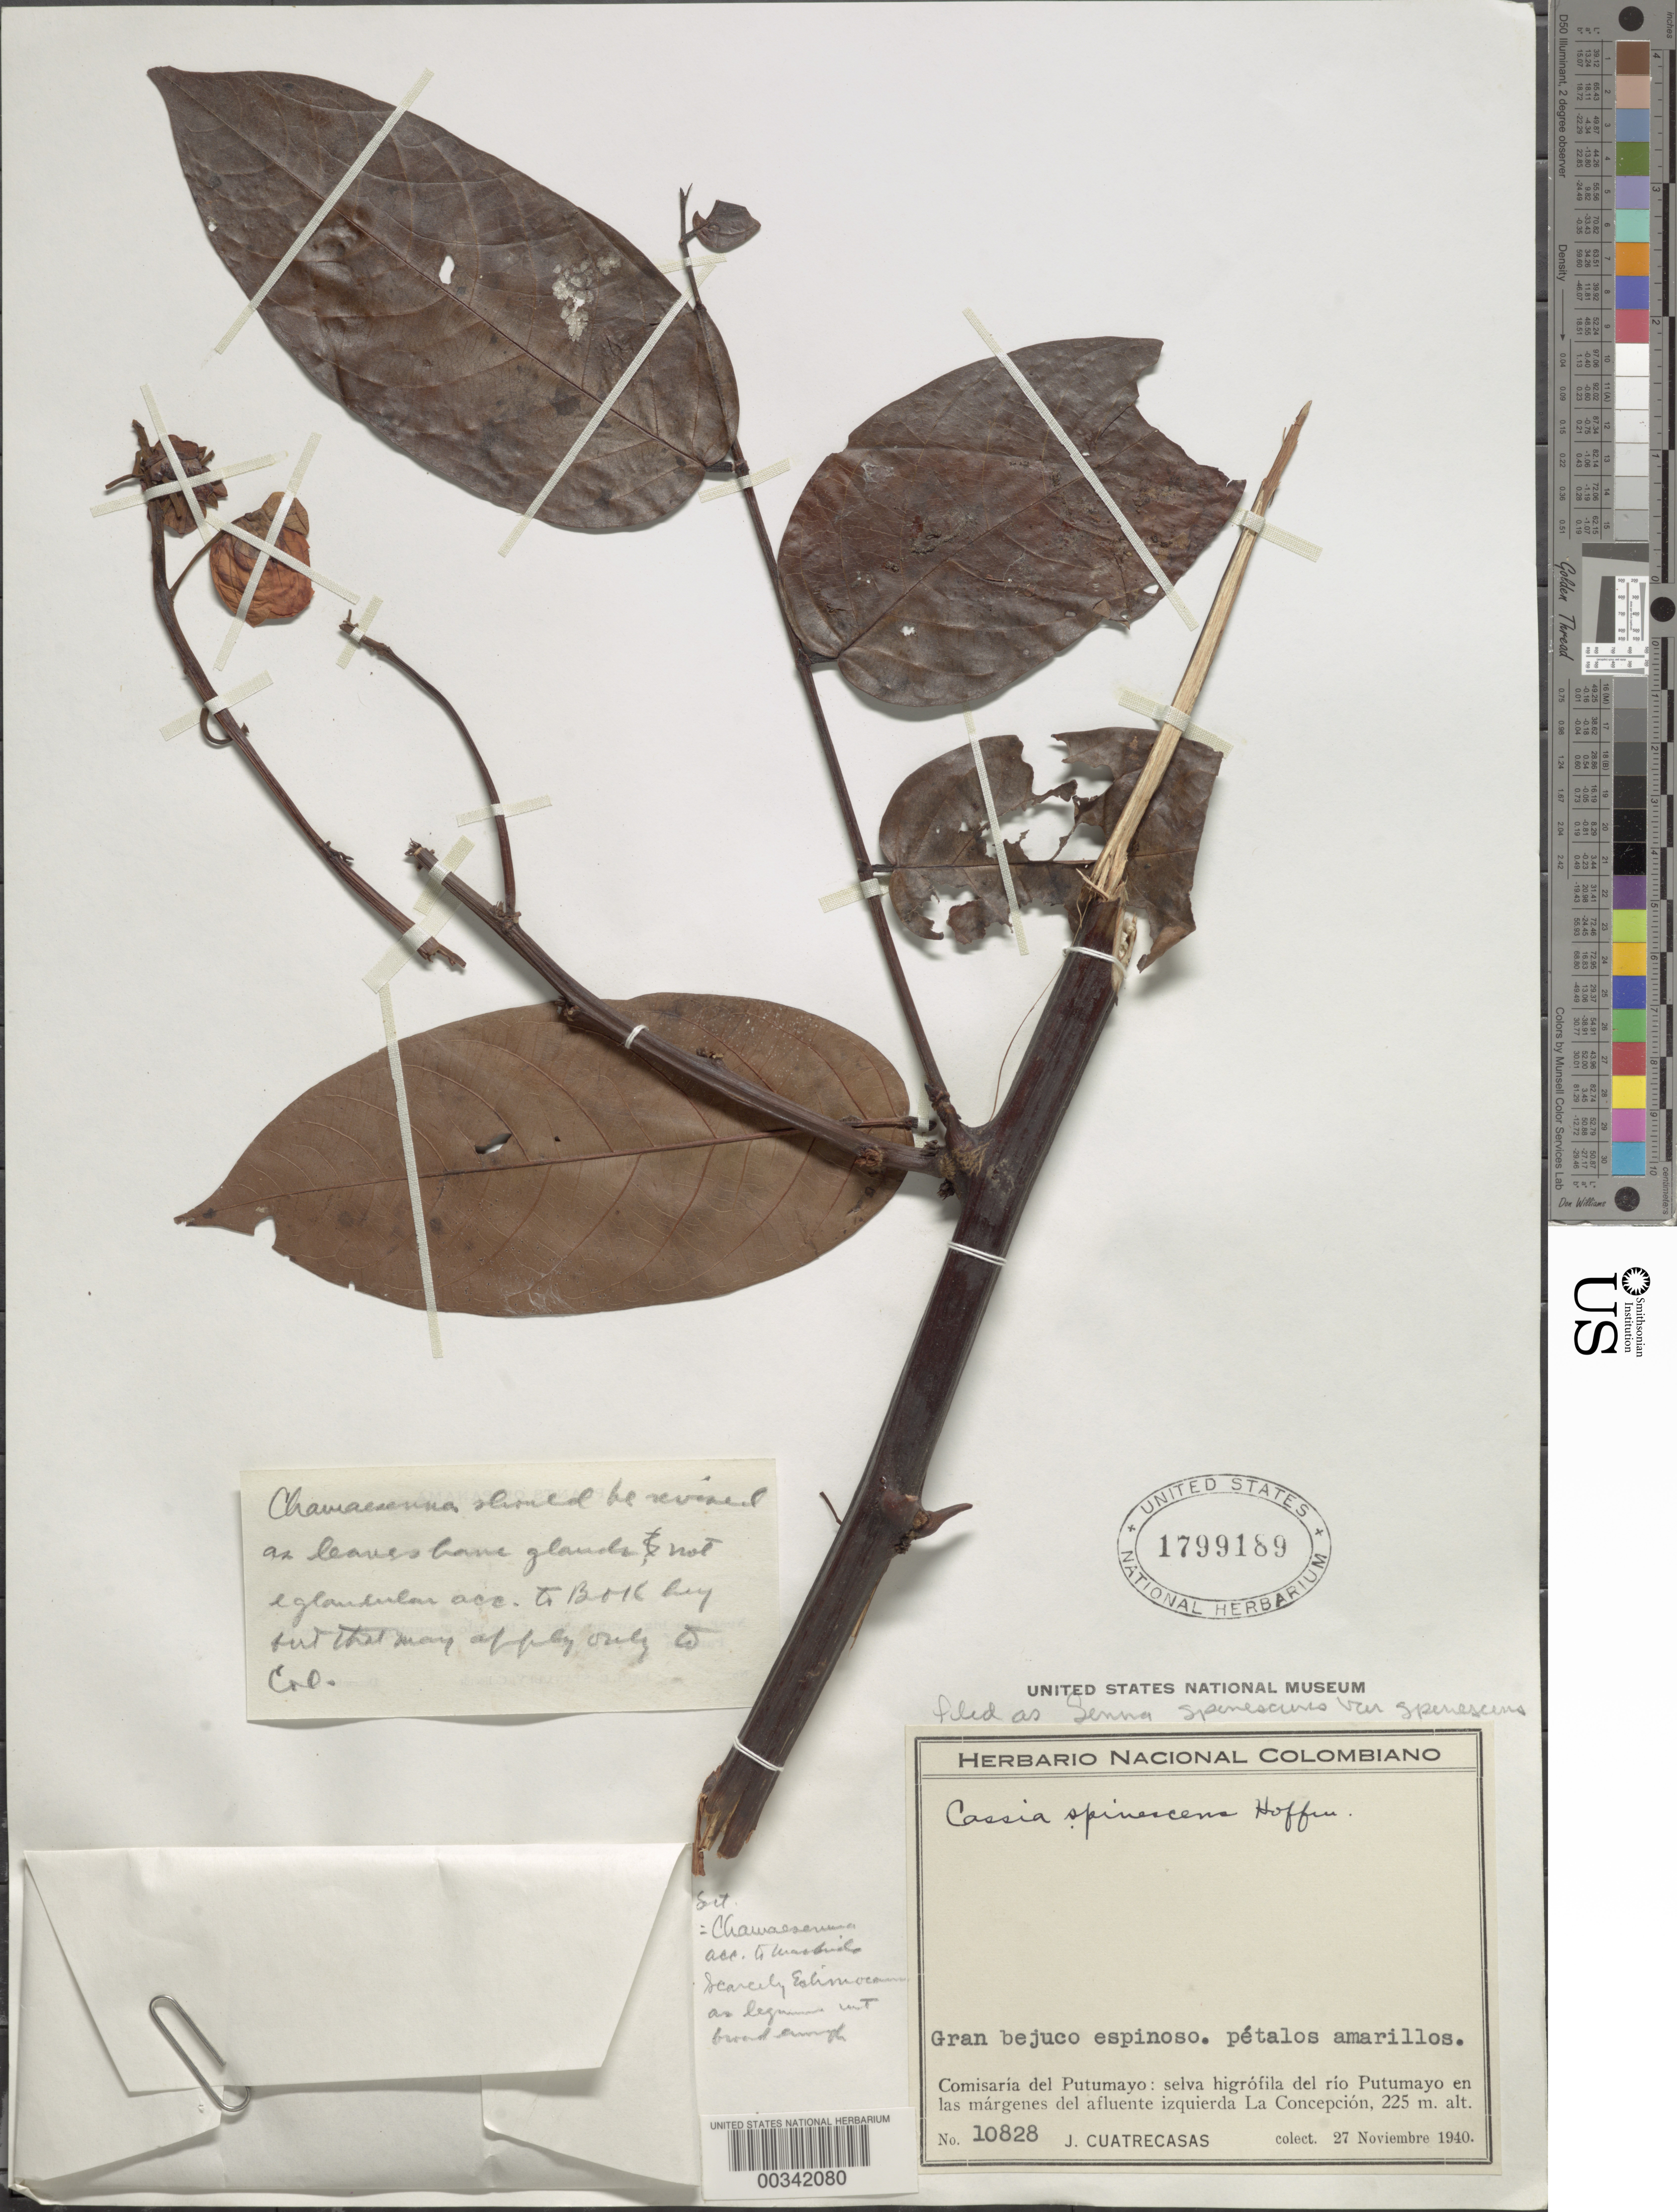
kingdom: Plantae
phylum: Tracheophyta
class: Magnoliopsida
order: Fabales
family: Fabaceae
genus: Senna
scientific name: Senna spinescens var. spinescens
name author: (Hoffmanns. ex Vogel) H.S. Irwin & Barneby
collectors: J. Cuatrecasas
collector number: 10828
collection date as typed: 27 Nov 1940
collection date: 1940-11-27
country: Colombia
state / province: Putumayo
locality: Rio Putumayo en las margens del afluente Izquierda la Concepcion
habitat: Selva higrofila del rio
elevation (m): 225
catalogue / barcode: US 1799189